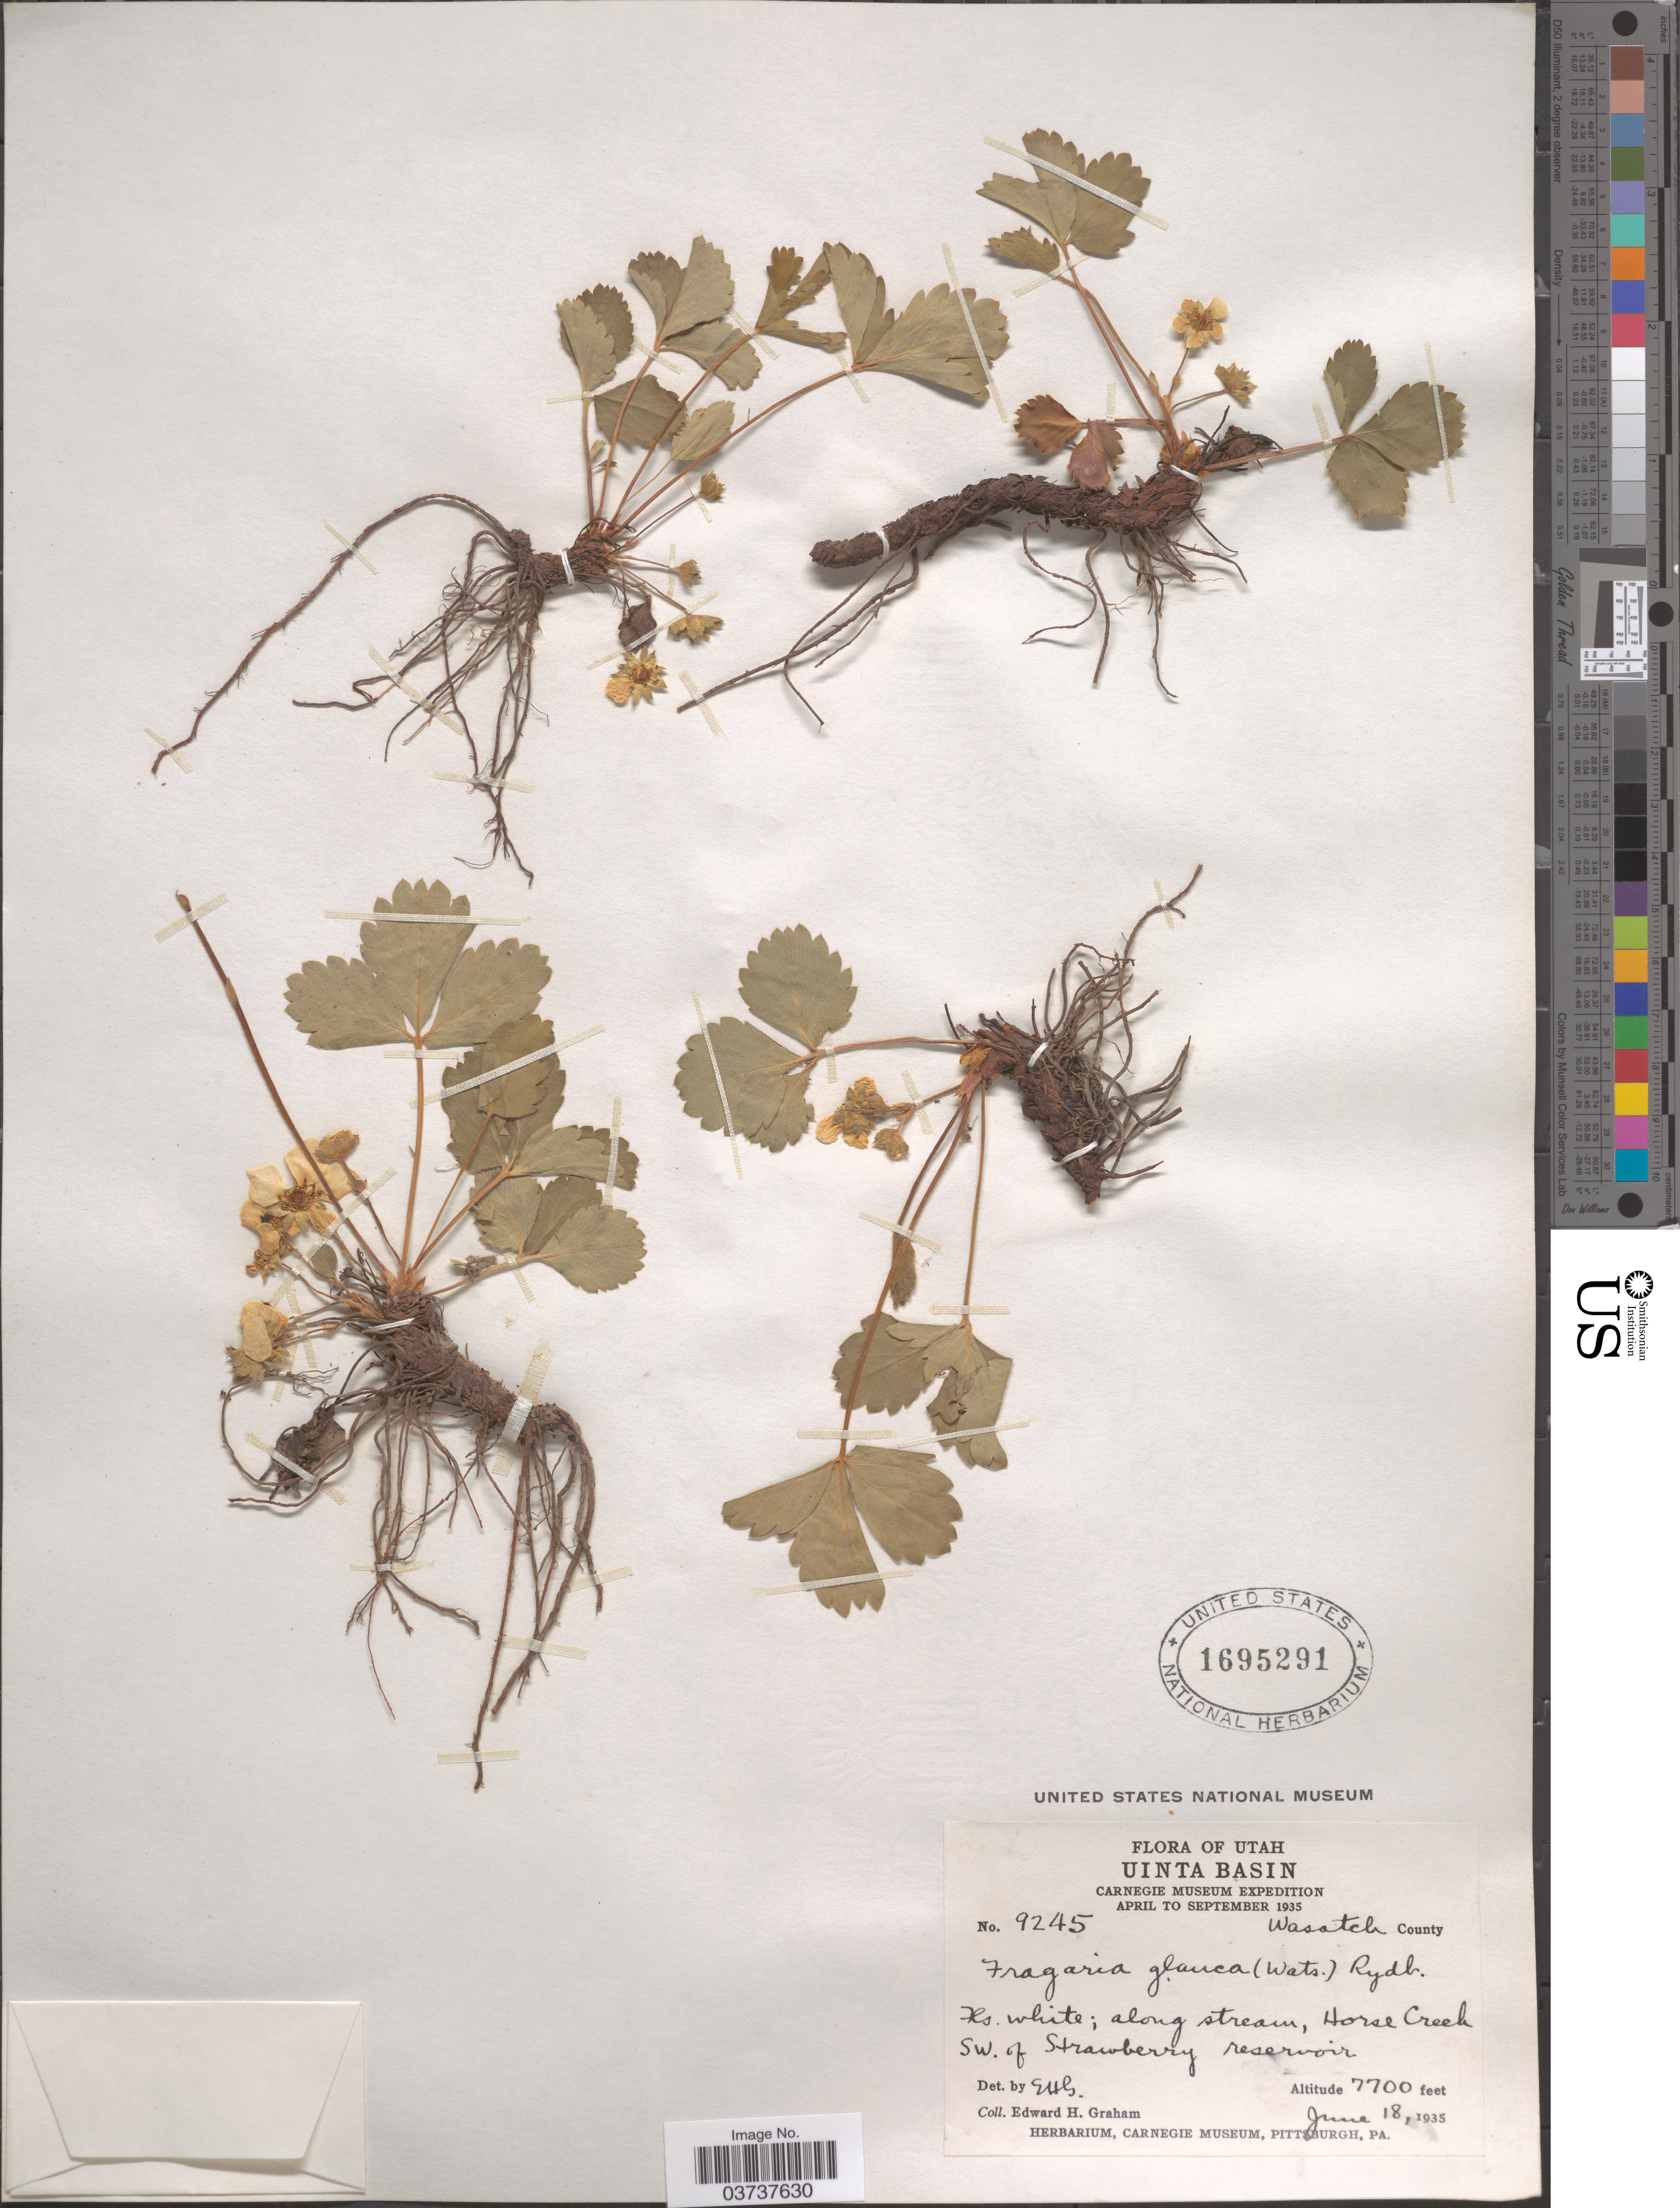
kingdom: Plantae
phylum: Tracheophyta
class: Magnoliopsida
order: Rosales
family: Rosaceae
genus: Fragaria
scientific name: Fragaria virginiana subsp. glauca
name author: (S. Watson) Staudt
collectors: E. A. Graham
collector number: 9245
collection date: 1935-06-18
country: United States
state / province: Utah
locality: Uinta Basin. Wasatch County. Along stream, Horse Creek SW. of Strawberry reservoir.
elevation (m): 2347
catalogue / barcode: US 1695291